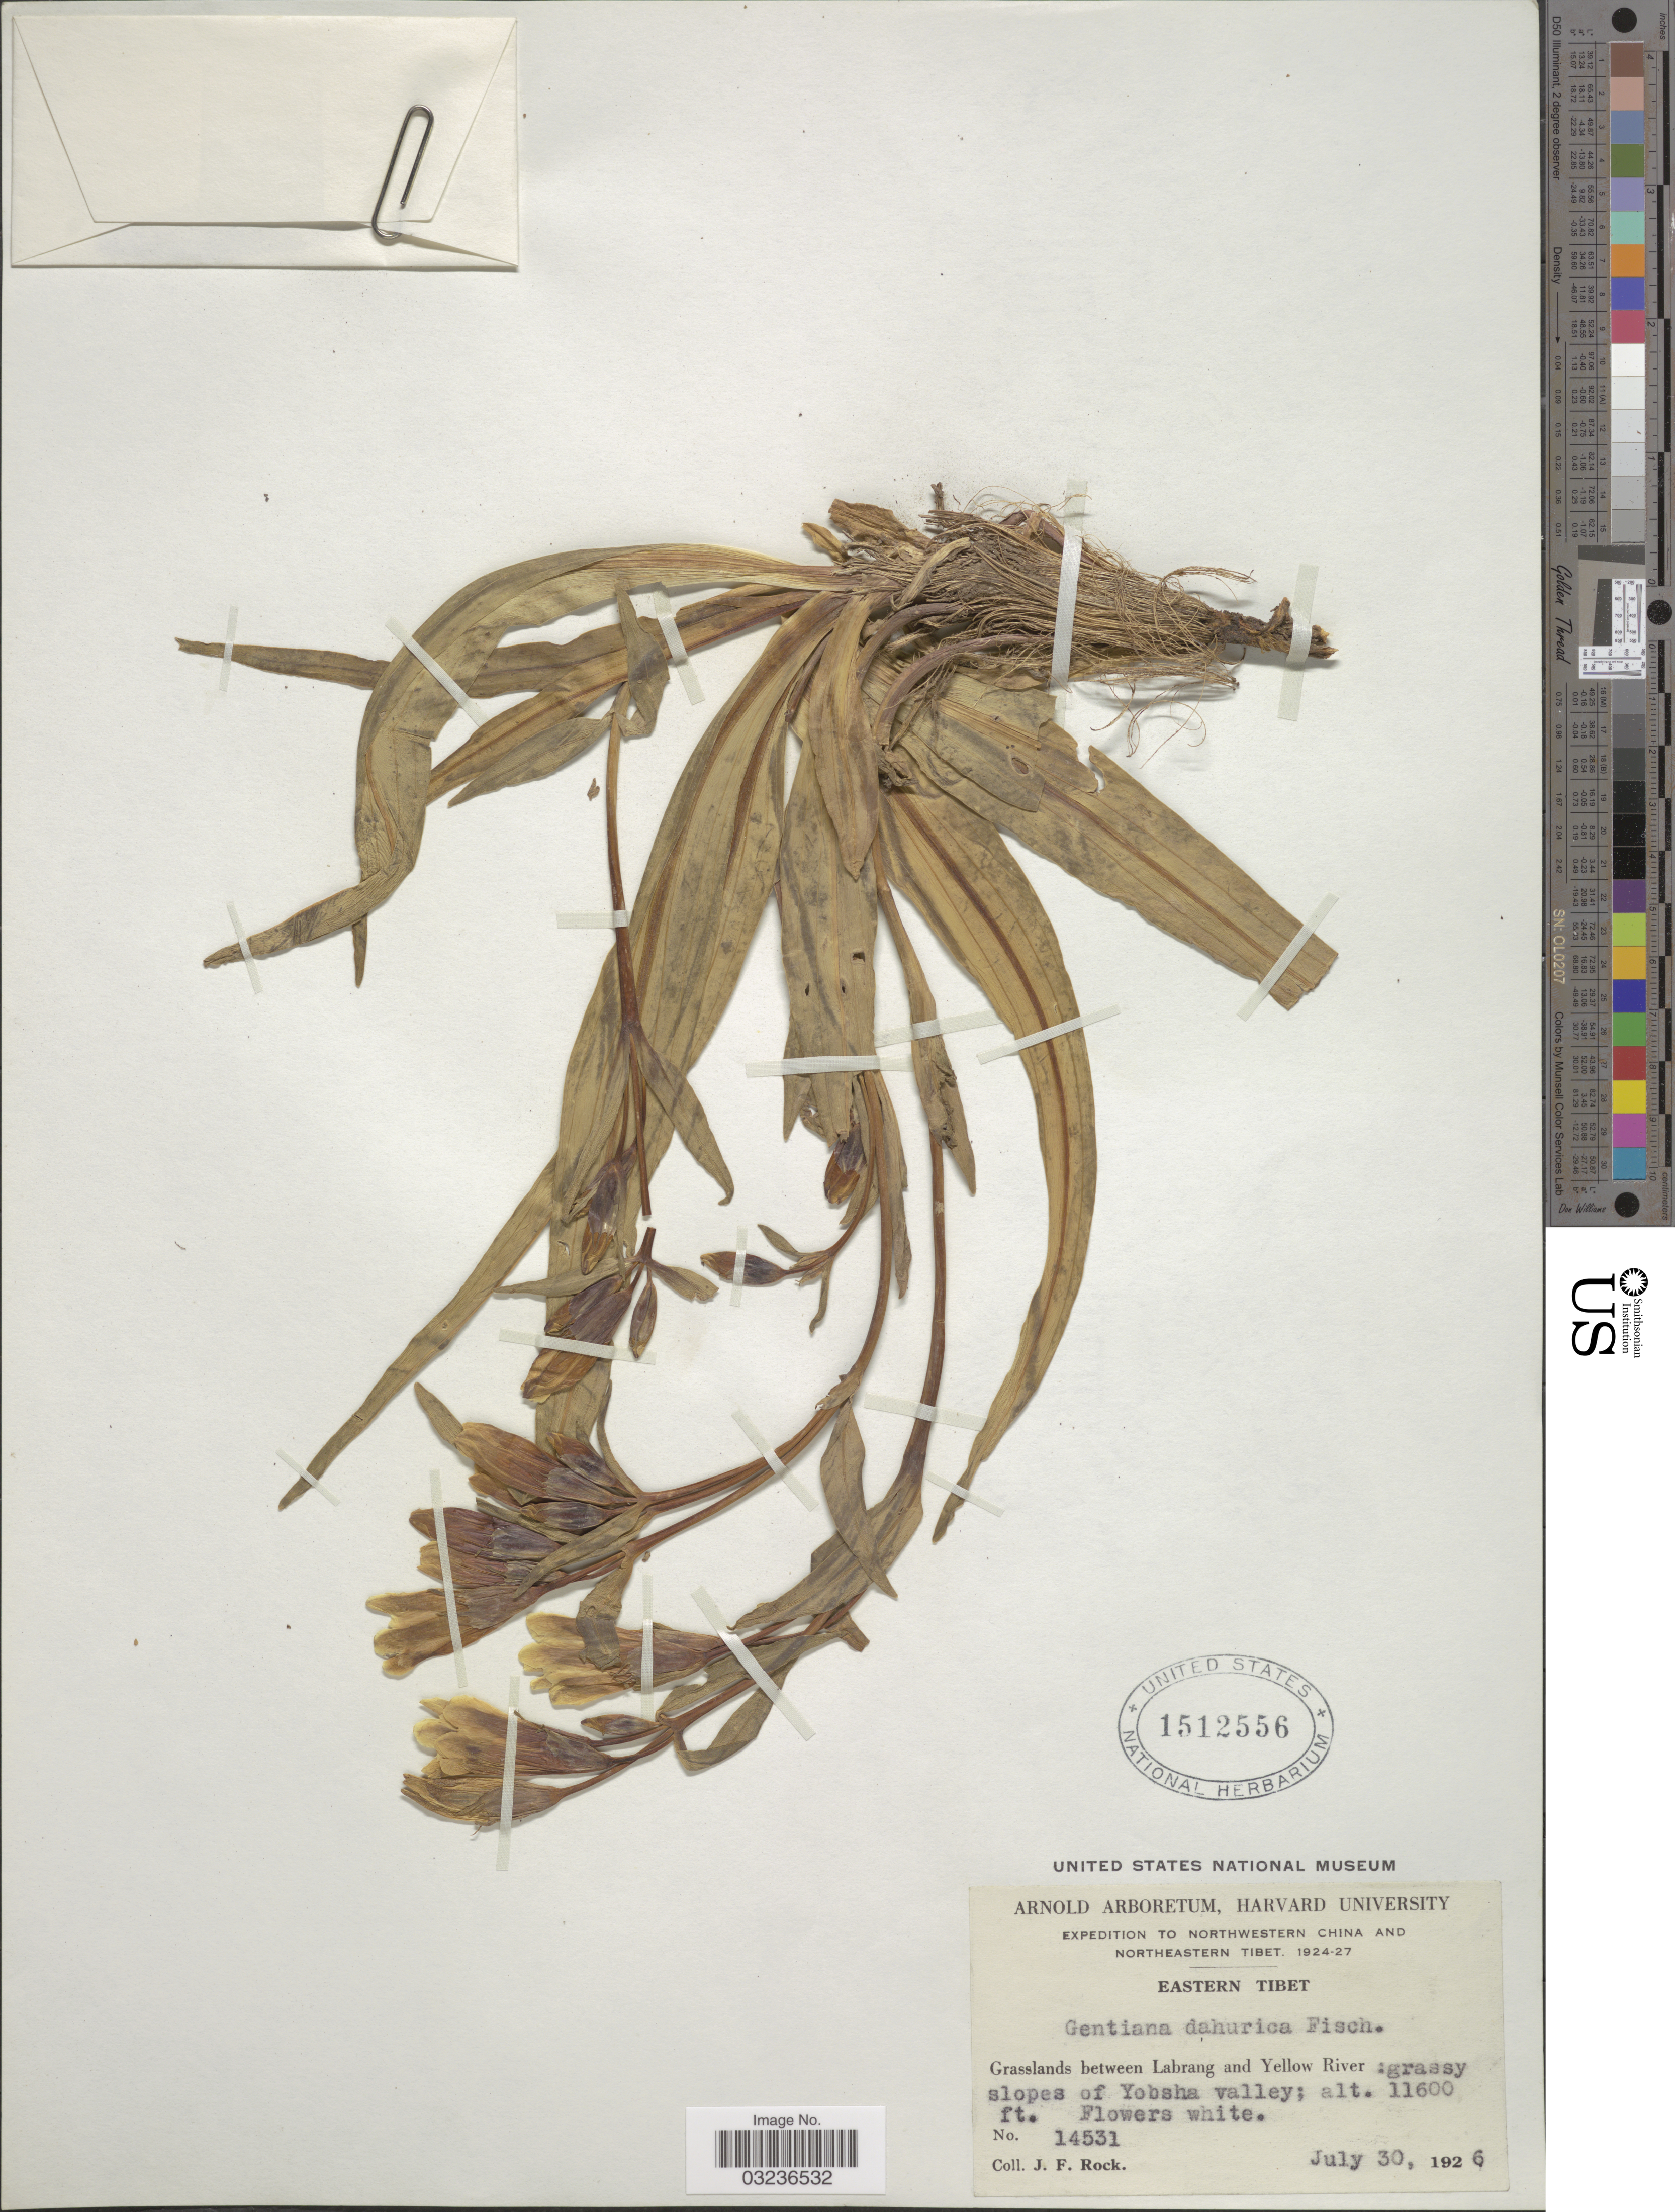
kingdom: Plantae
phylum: Tracheophyta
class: Magnoliopsida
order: Gentianales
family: Gentianaceae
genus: Gentiana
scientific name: Gentiana dahurica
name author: Fisch.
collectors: J. Rock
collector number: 14531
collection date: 1926-07-30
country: China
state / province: Xizang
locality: Northwestern China and Northeastern Tibet. Eastern Tibet. Grasslands between Labrang and Yellow River: grassy slopes of Yebsha valley.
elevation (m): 3536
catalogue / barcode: US 1512556